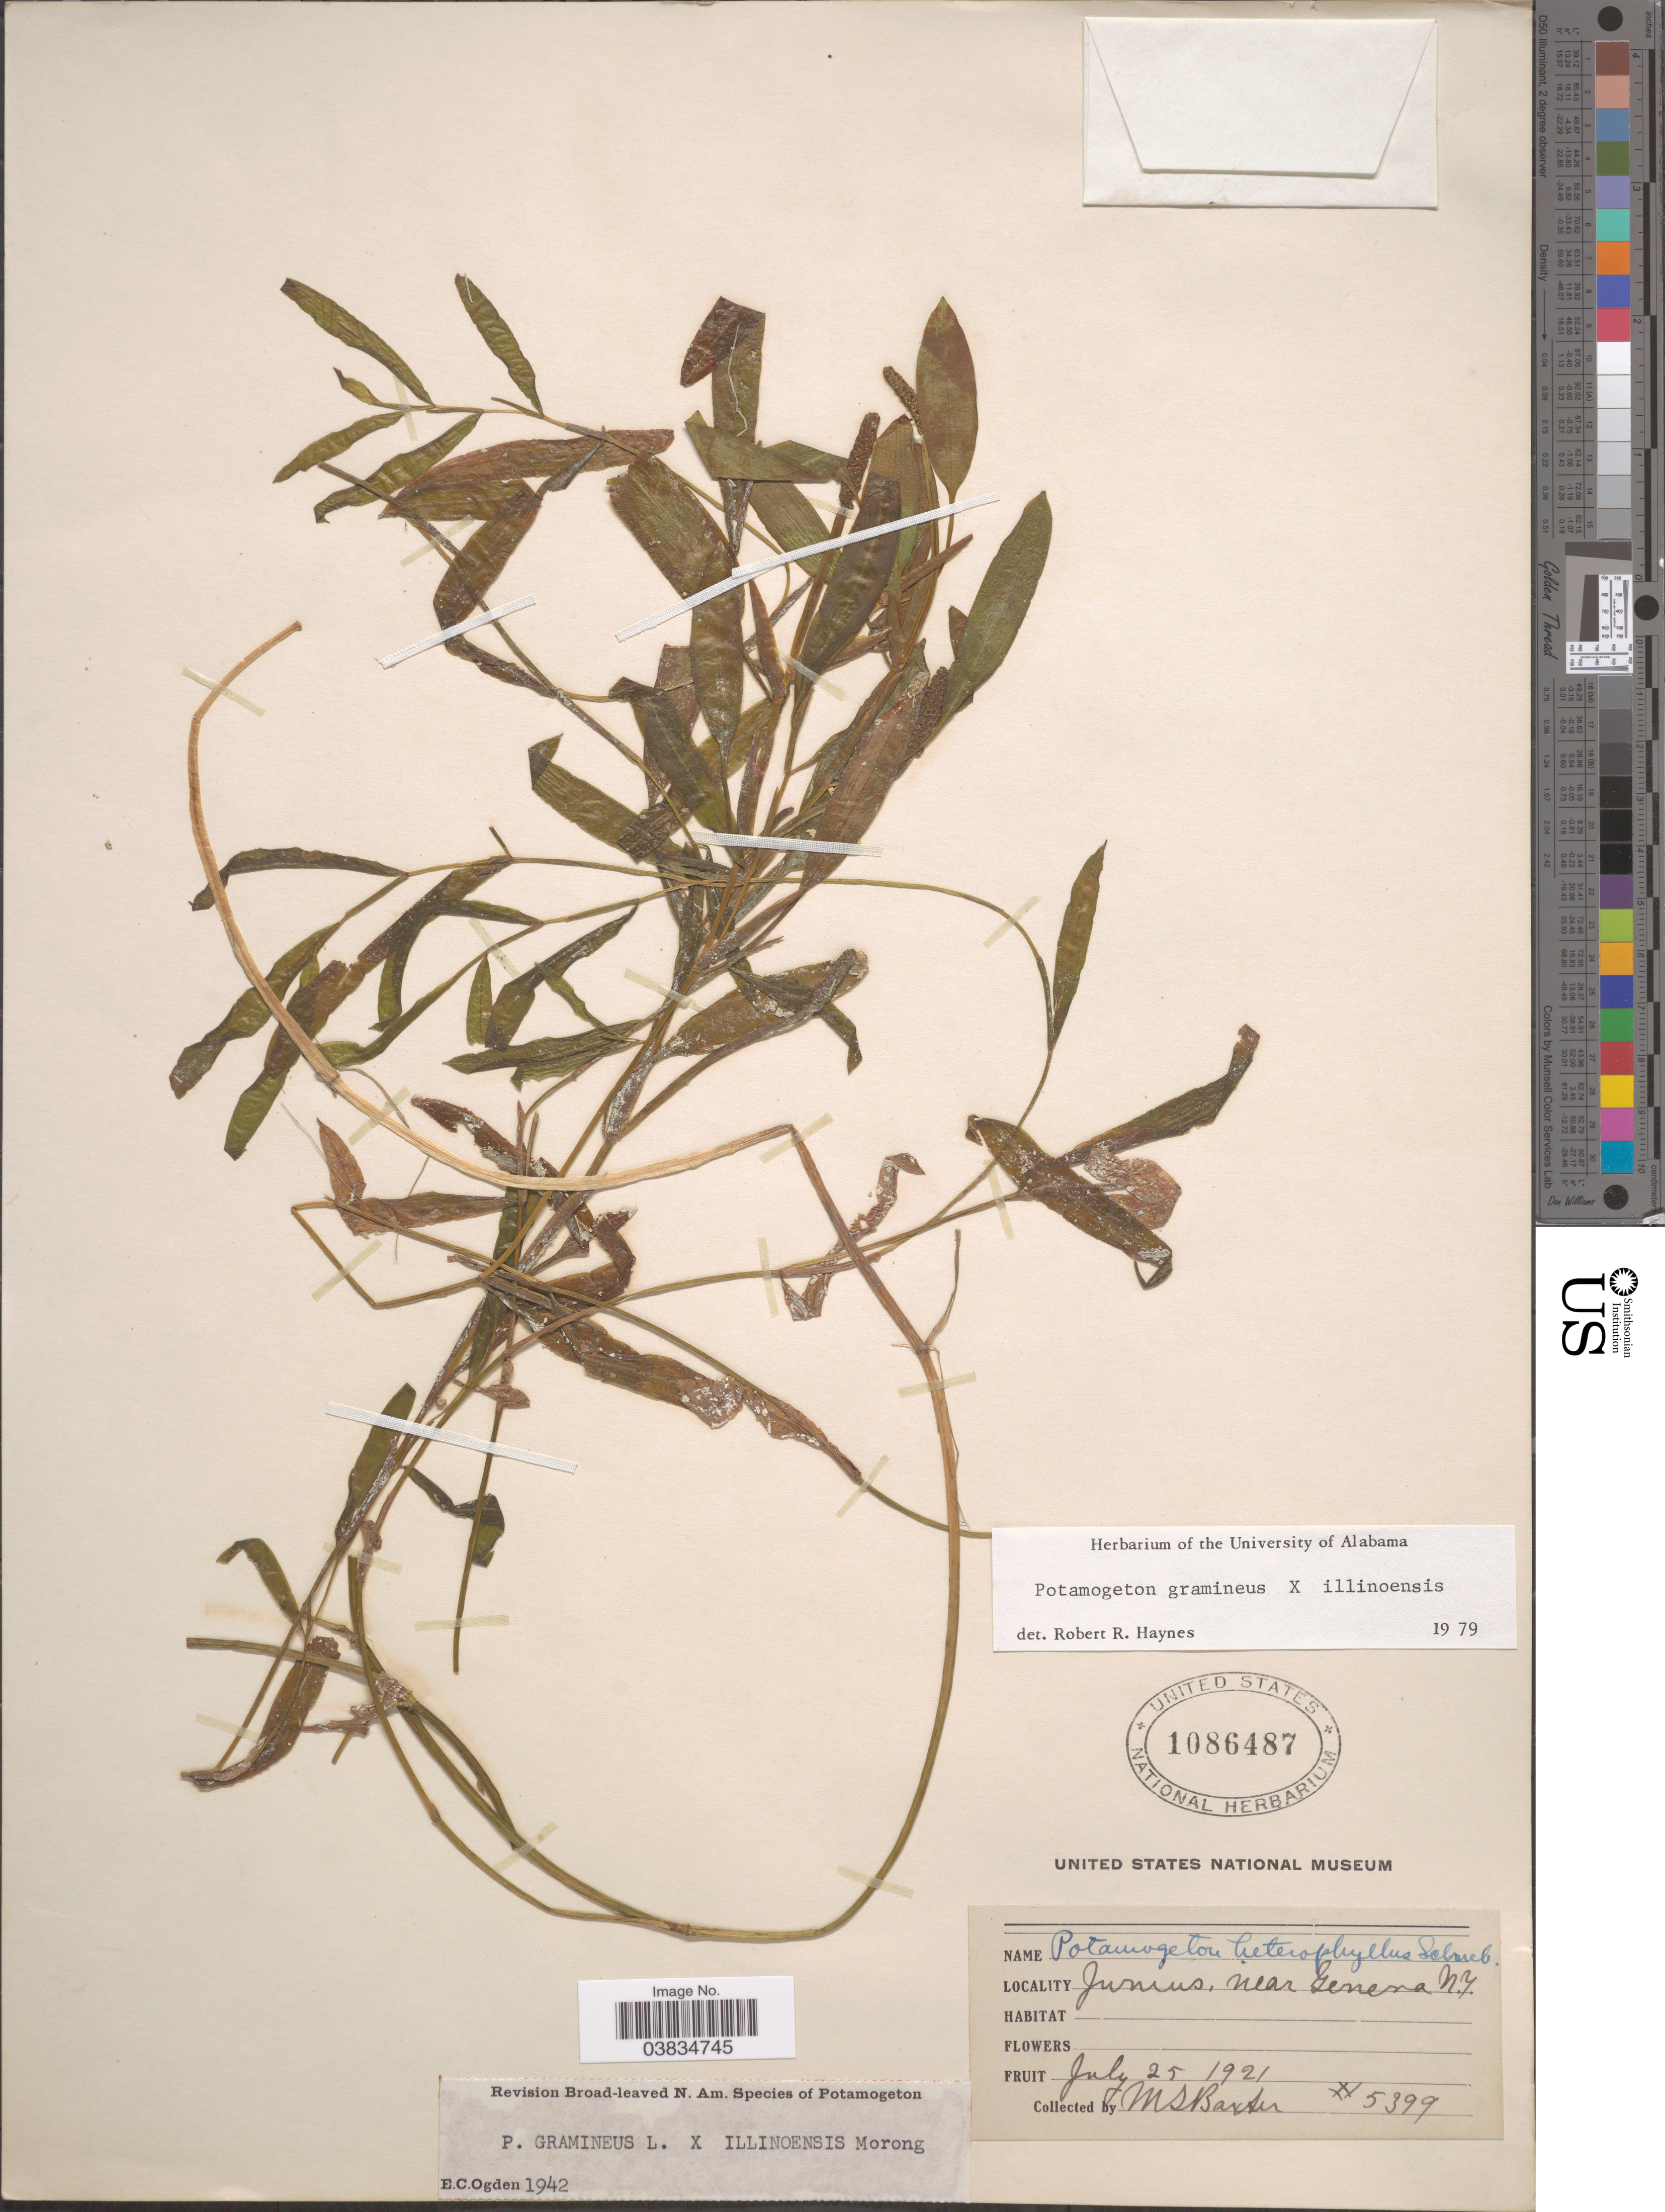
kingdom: Plantae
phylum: Tracheophyta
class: Liliopsida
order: Alismatales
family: Potamogetonaceae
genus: Potamogeton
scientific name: Potamogeton gramineus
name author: L.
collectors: M. Baxter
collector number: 5399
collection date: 1921-07-25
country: United States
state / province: New York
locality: Junius, near Geneva.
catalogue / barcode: US 1086487